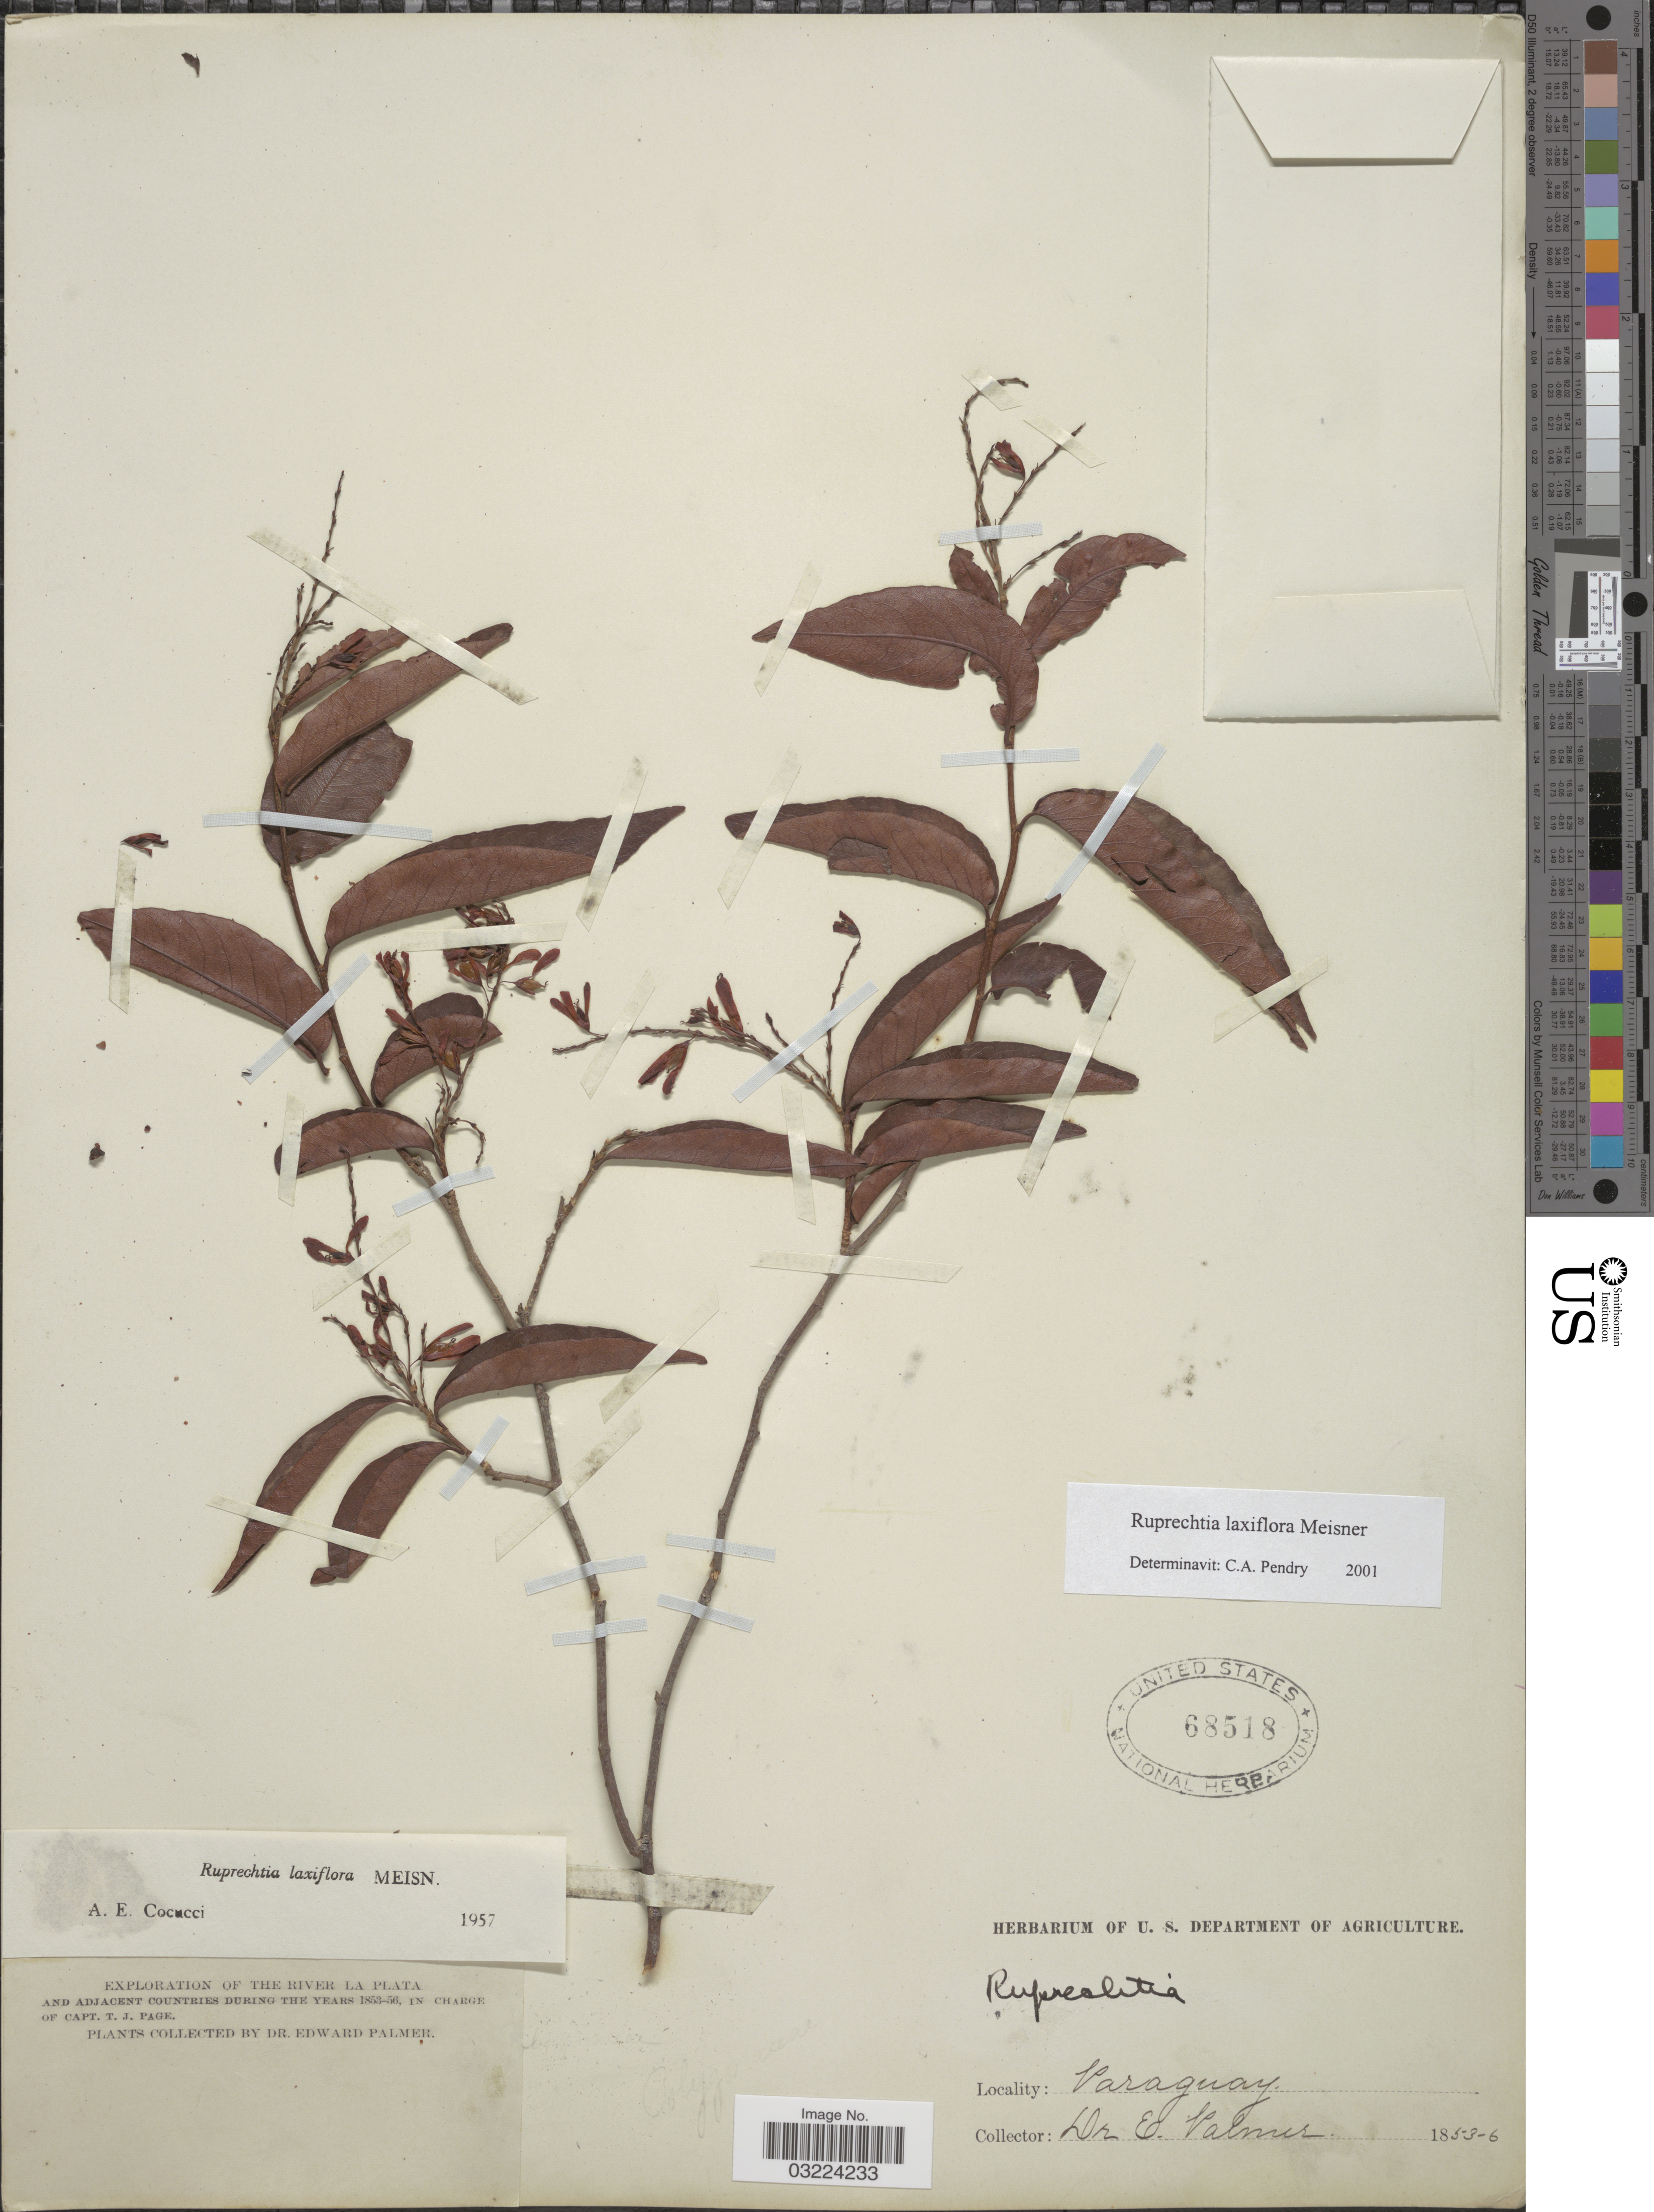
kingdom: Plantae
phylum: Tracheophyta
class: Magnoliopsida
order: Caryophyllales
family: Polygonaceae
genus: Ruprechtia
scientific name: Ruprechtia laxiflora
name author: Meisn.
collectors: E. Palmer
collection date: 1853/1856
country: Paraguay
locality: River La Plata and adjacent countries.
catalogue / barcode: US 68518